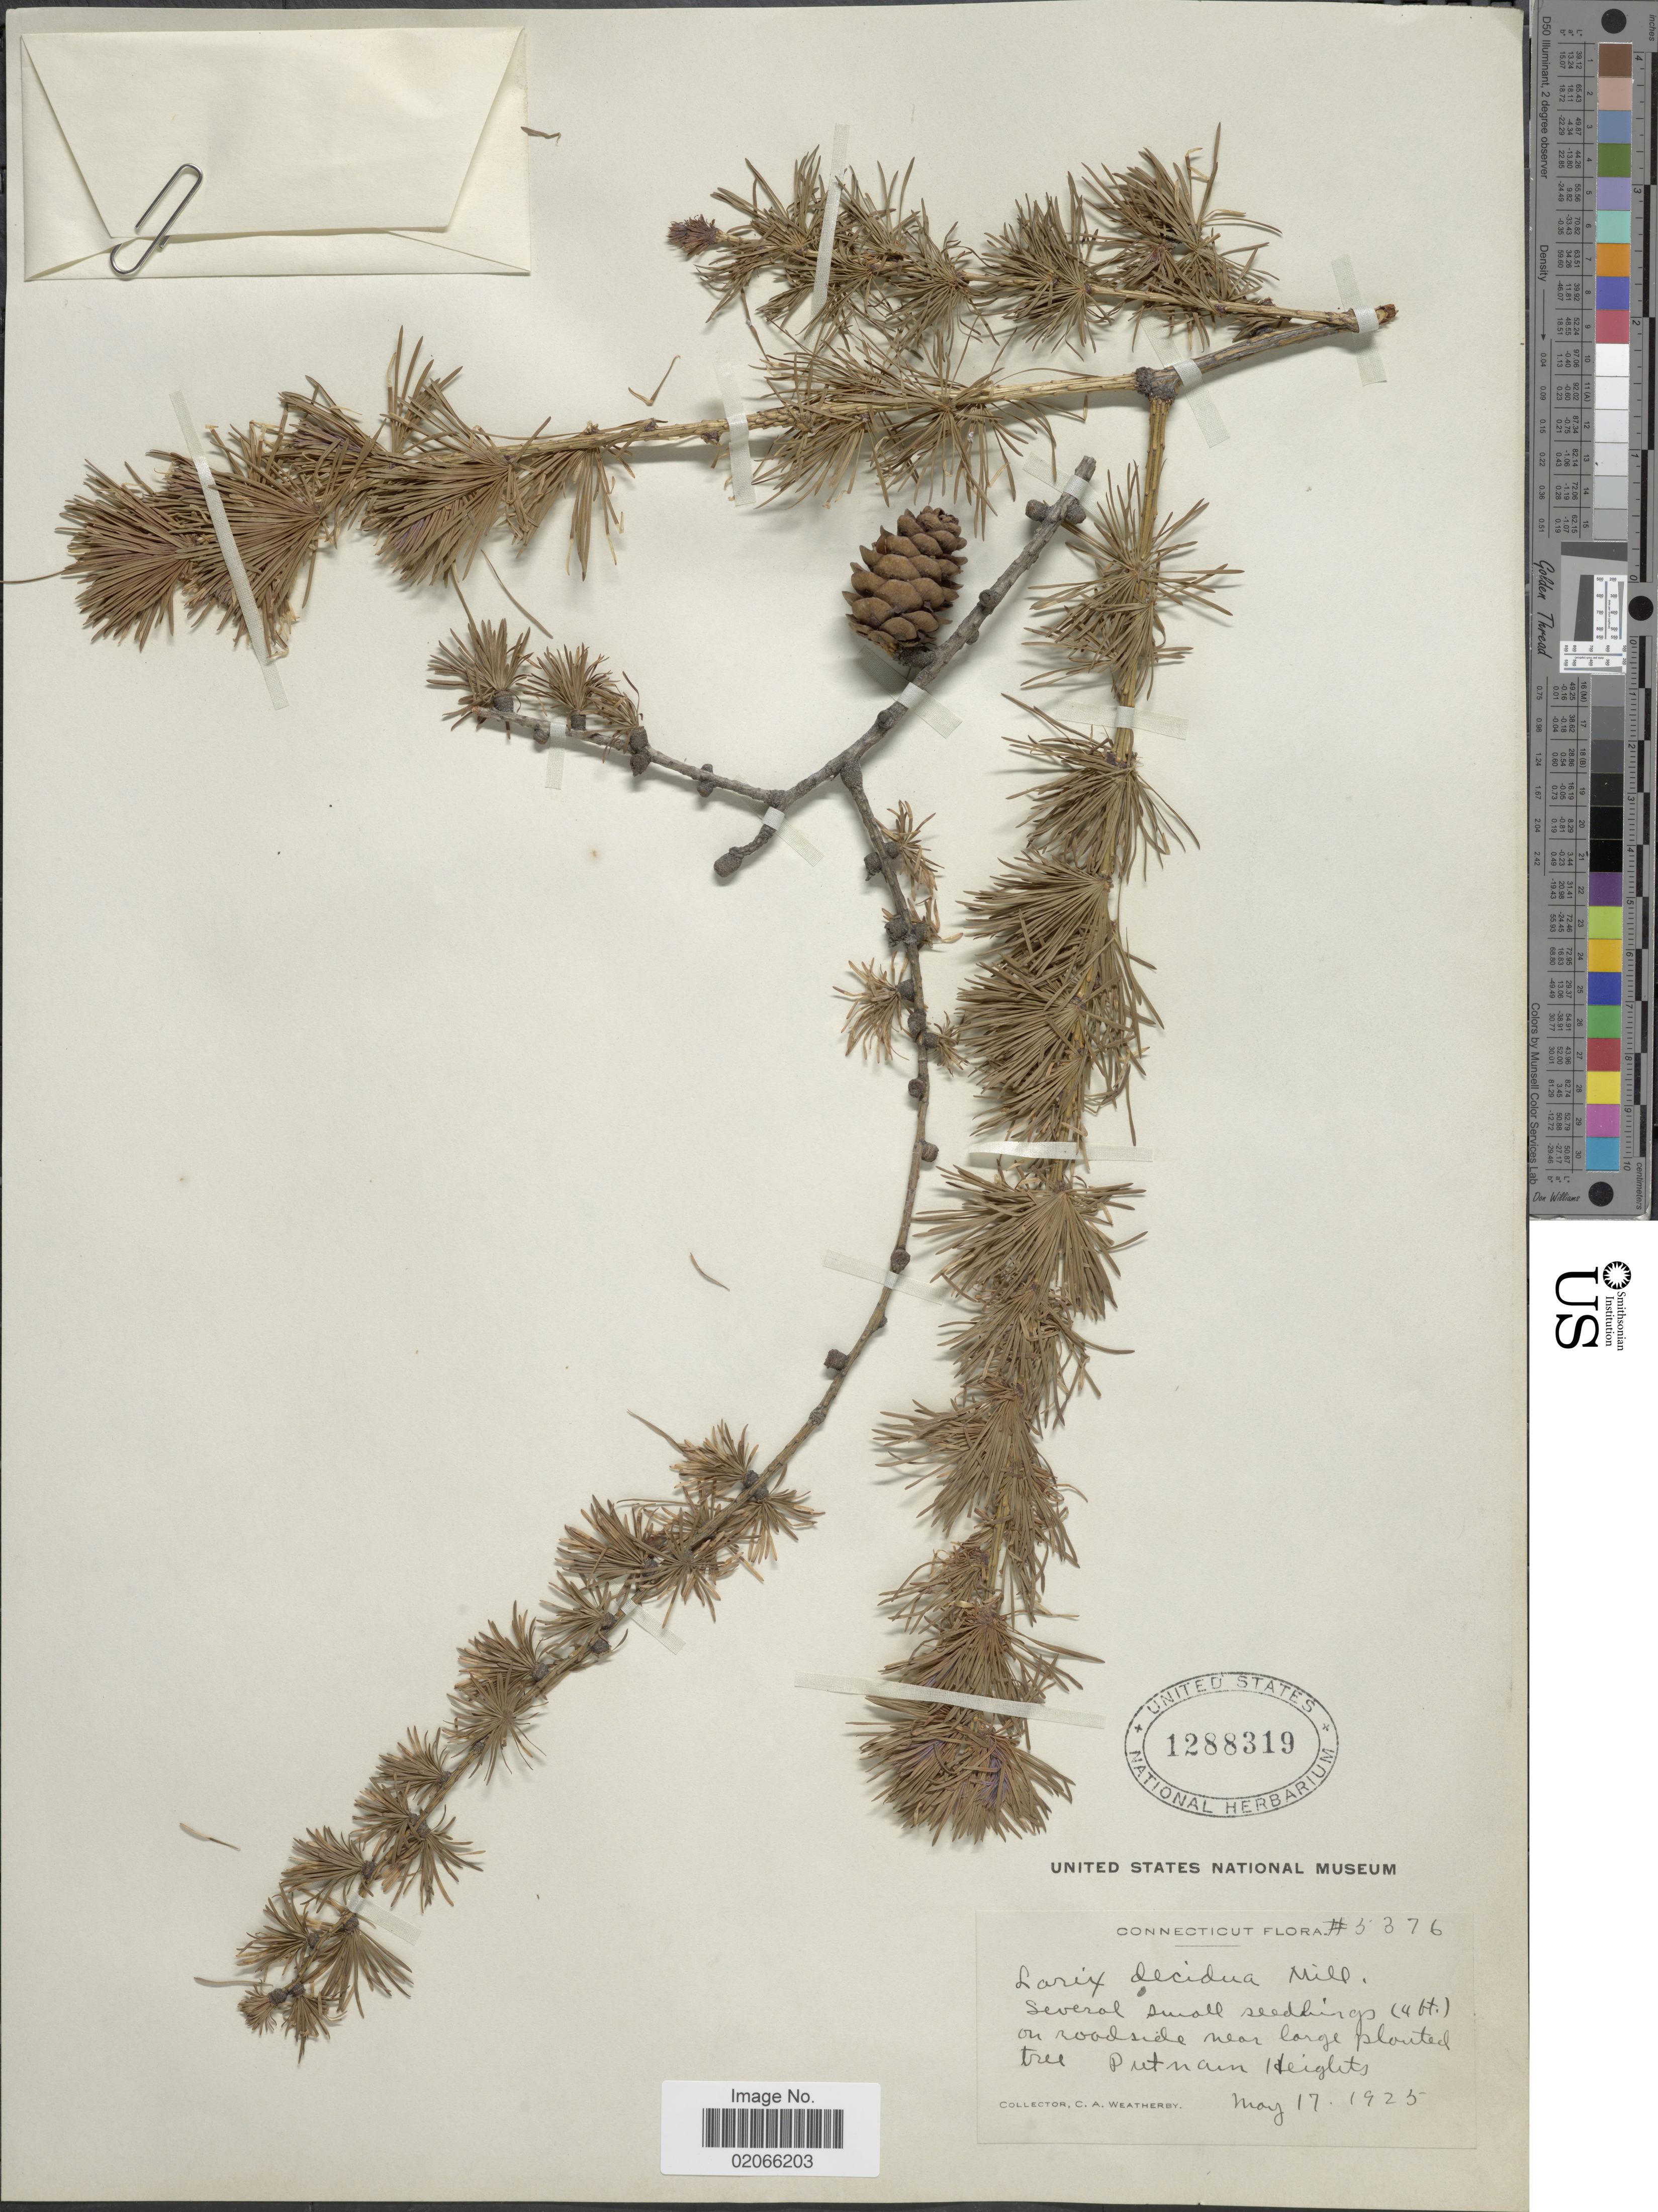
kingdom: Plantae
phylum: Tracheophyta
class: Pinopsida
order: Pinales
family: Pinaceae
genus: Larix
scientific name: Larix decidua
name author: Mill.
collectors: C. A. Weatherby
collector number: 5376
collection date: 1925-05-17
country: United States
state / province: Connecticut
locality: On roadside near large planted tree. Putnam Heights.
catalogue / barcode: US 1288319